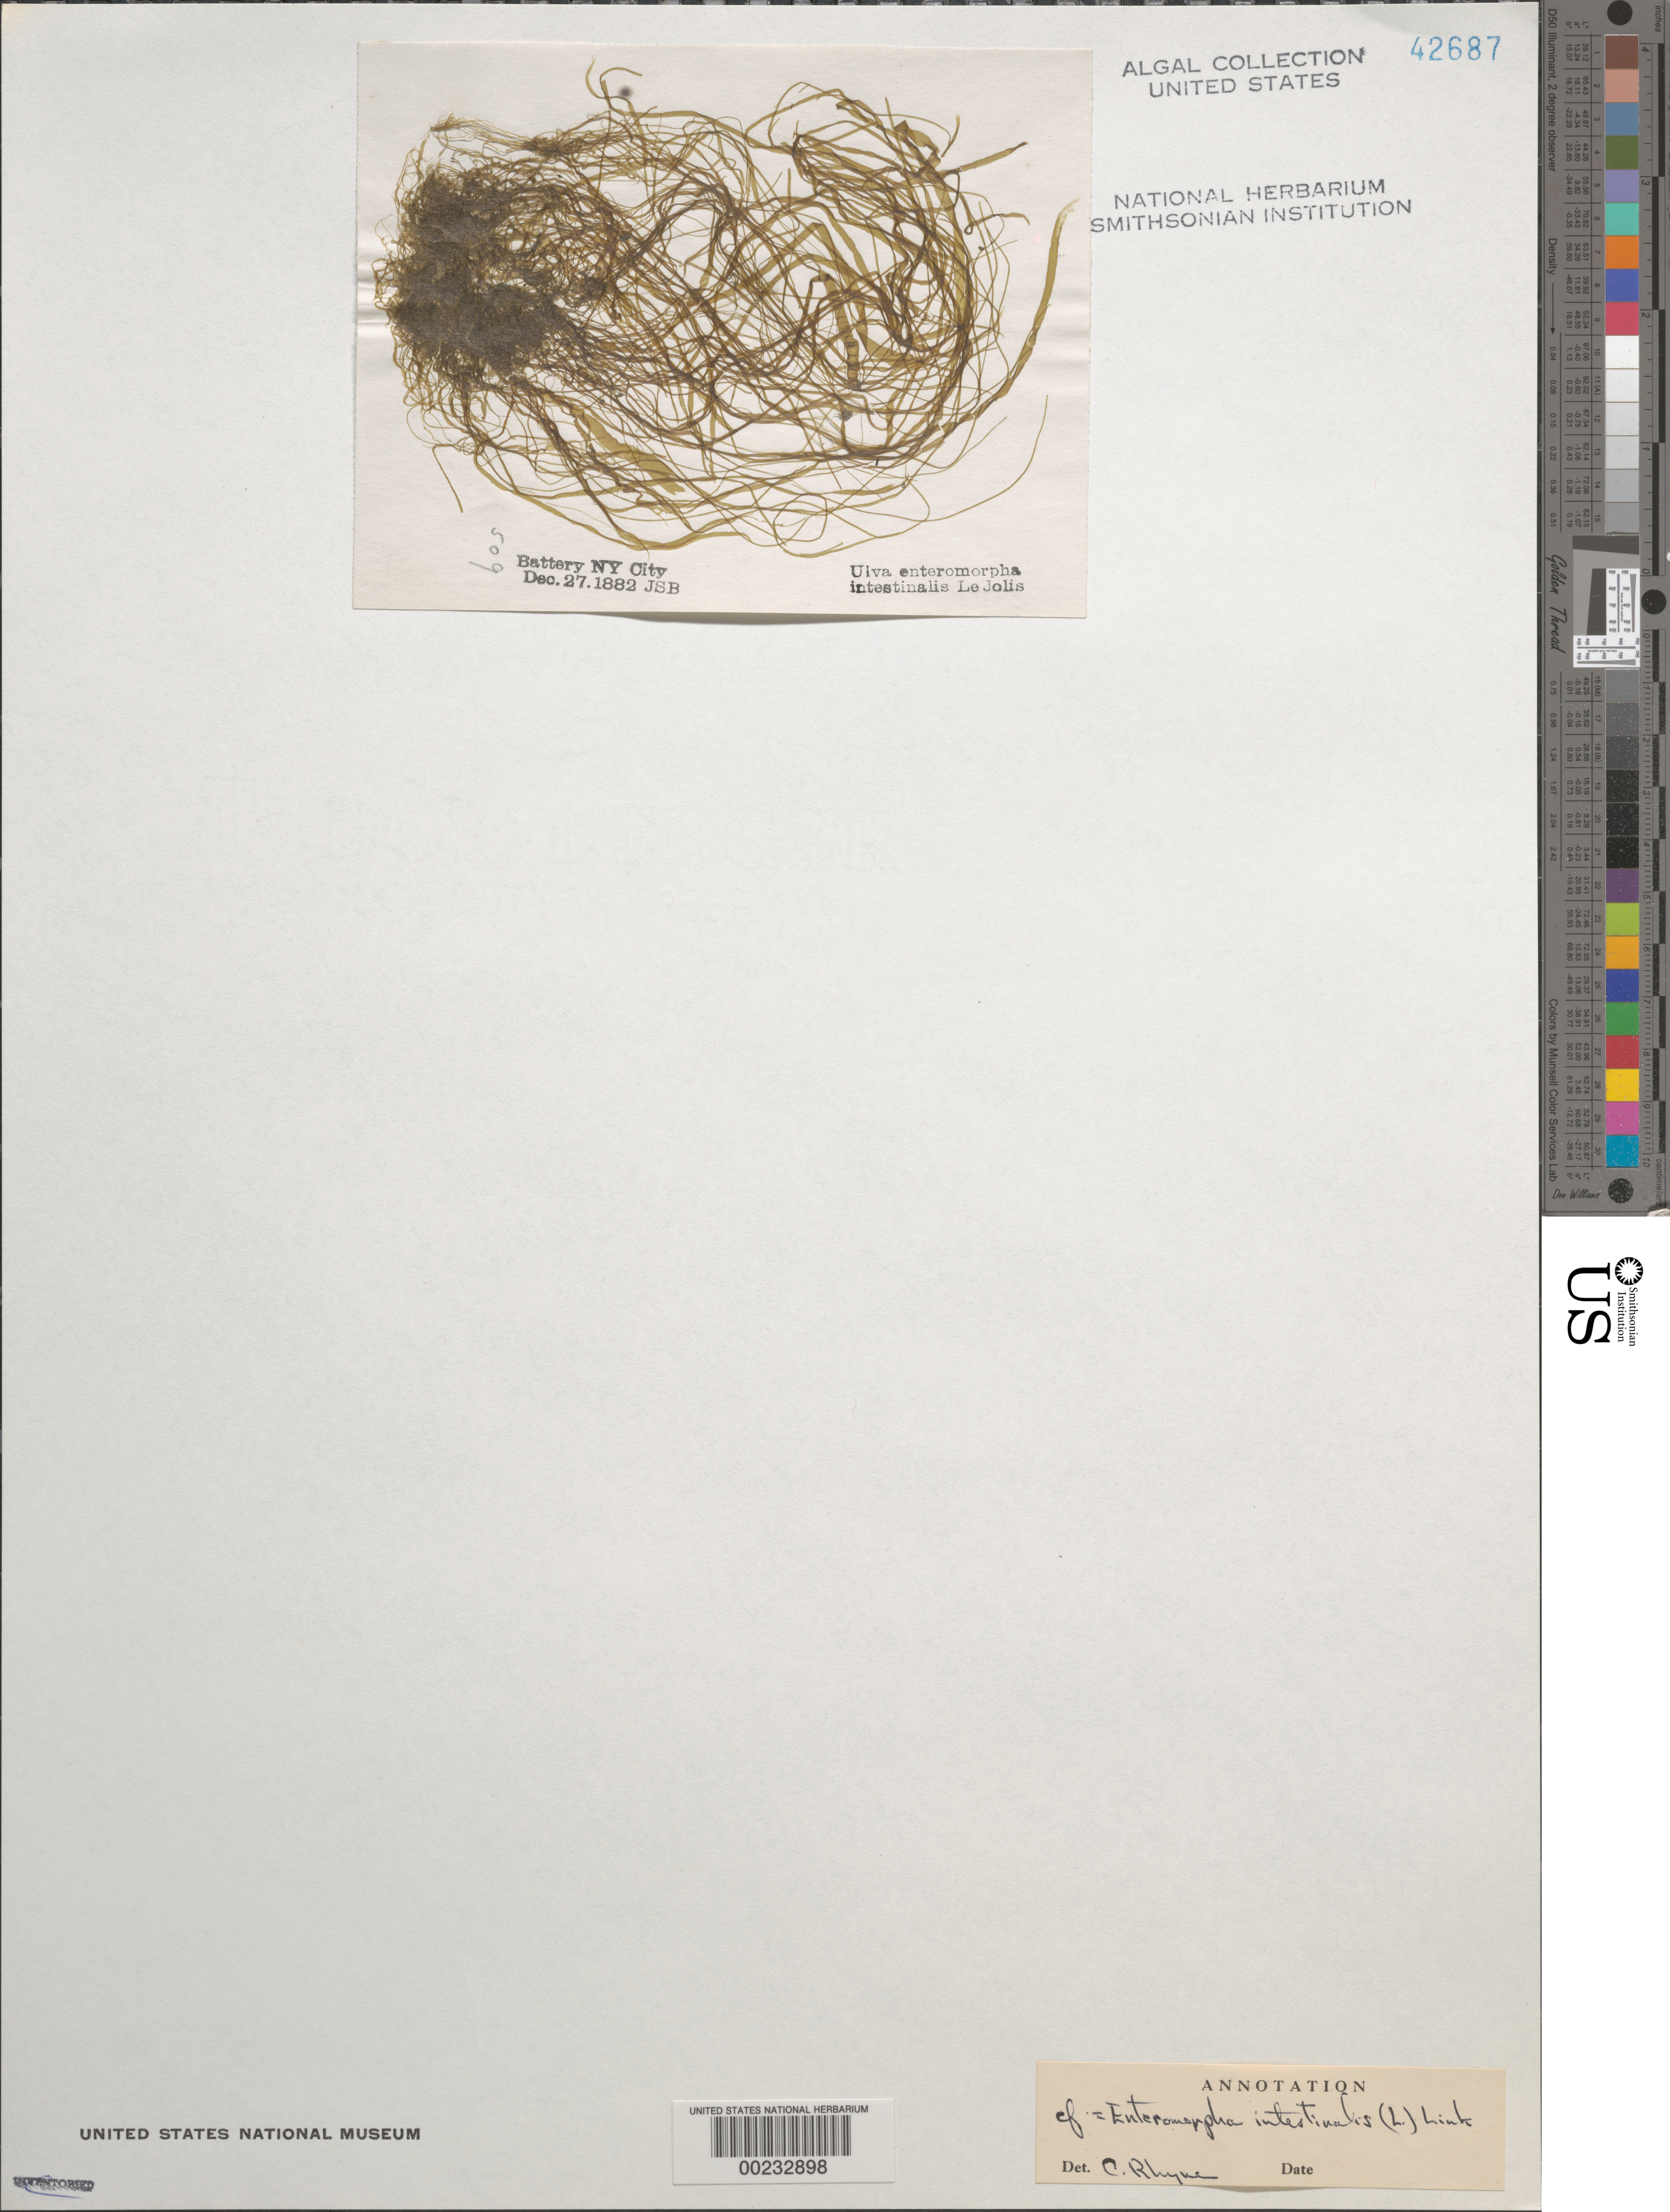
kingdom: Plantae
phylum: Chlorophyta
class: Ulvophyceae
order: Ulvales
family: Ulvaceae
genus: Ulva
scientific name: Ulva intestinalis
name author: L.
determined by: Algae name updating Project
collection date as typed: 27 Dec 1882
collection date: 1882-12-27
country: United States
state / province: New York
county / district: New York County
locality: New York City, Battery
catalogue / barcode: US 42687